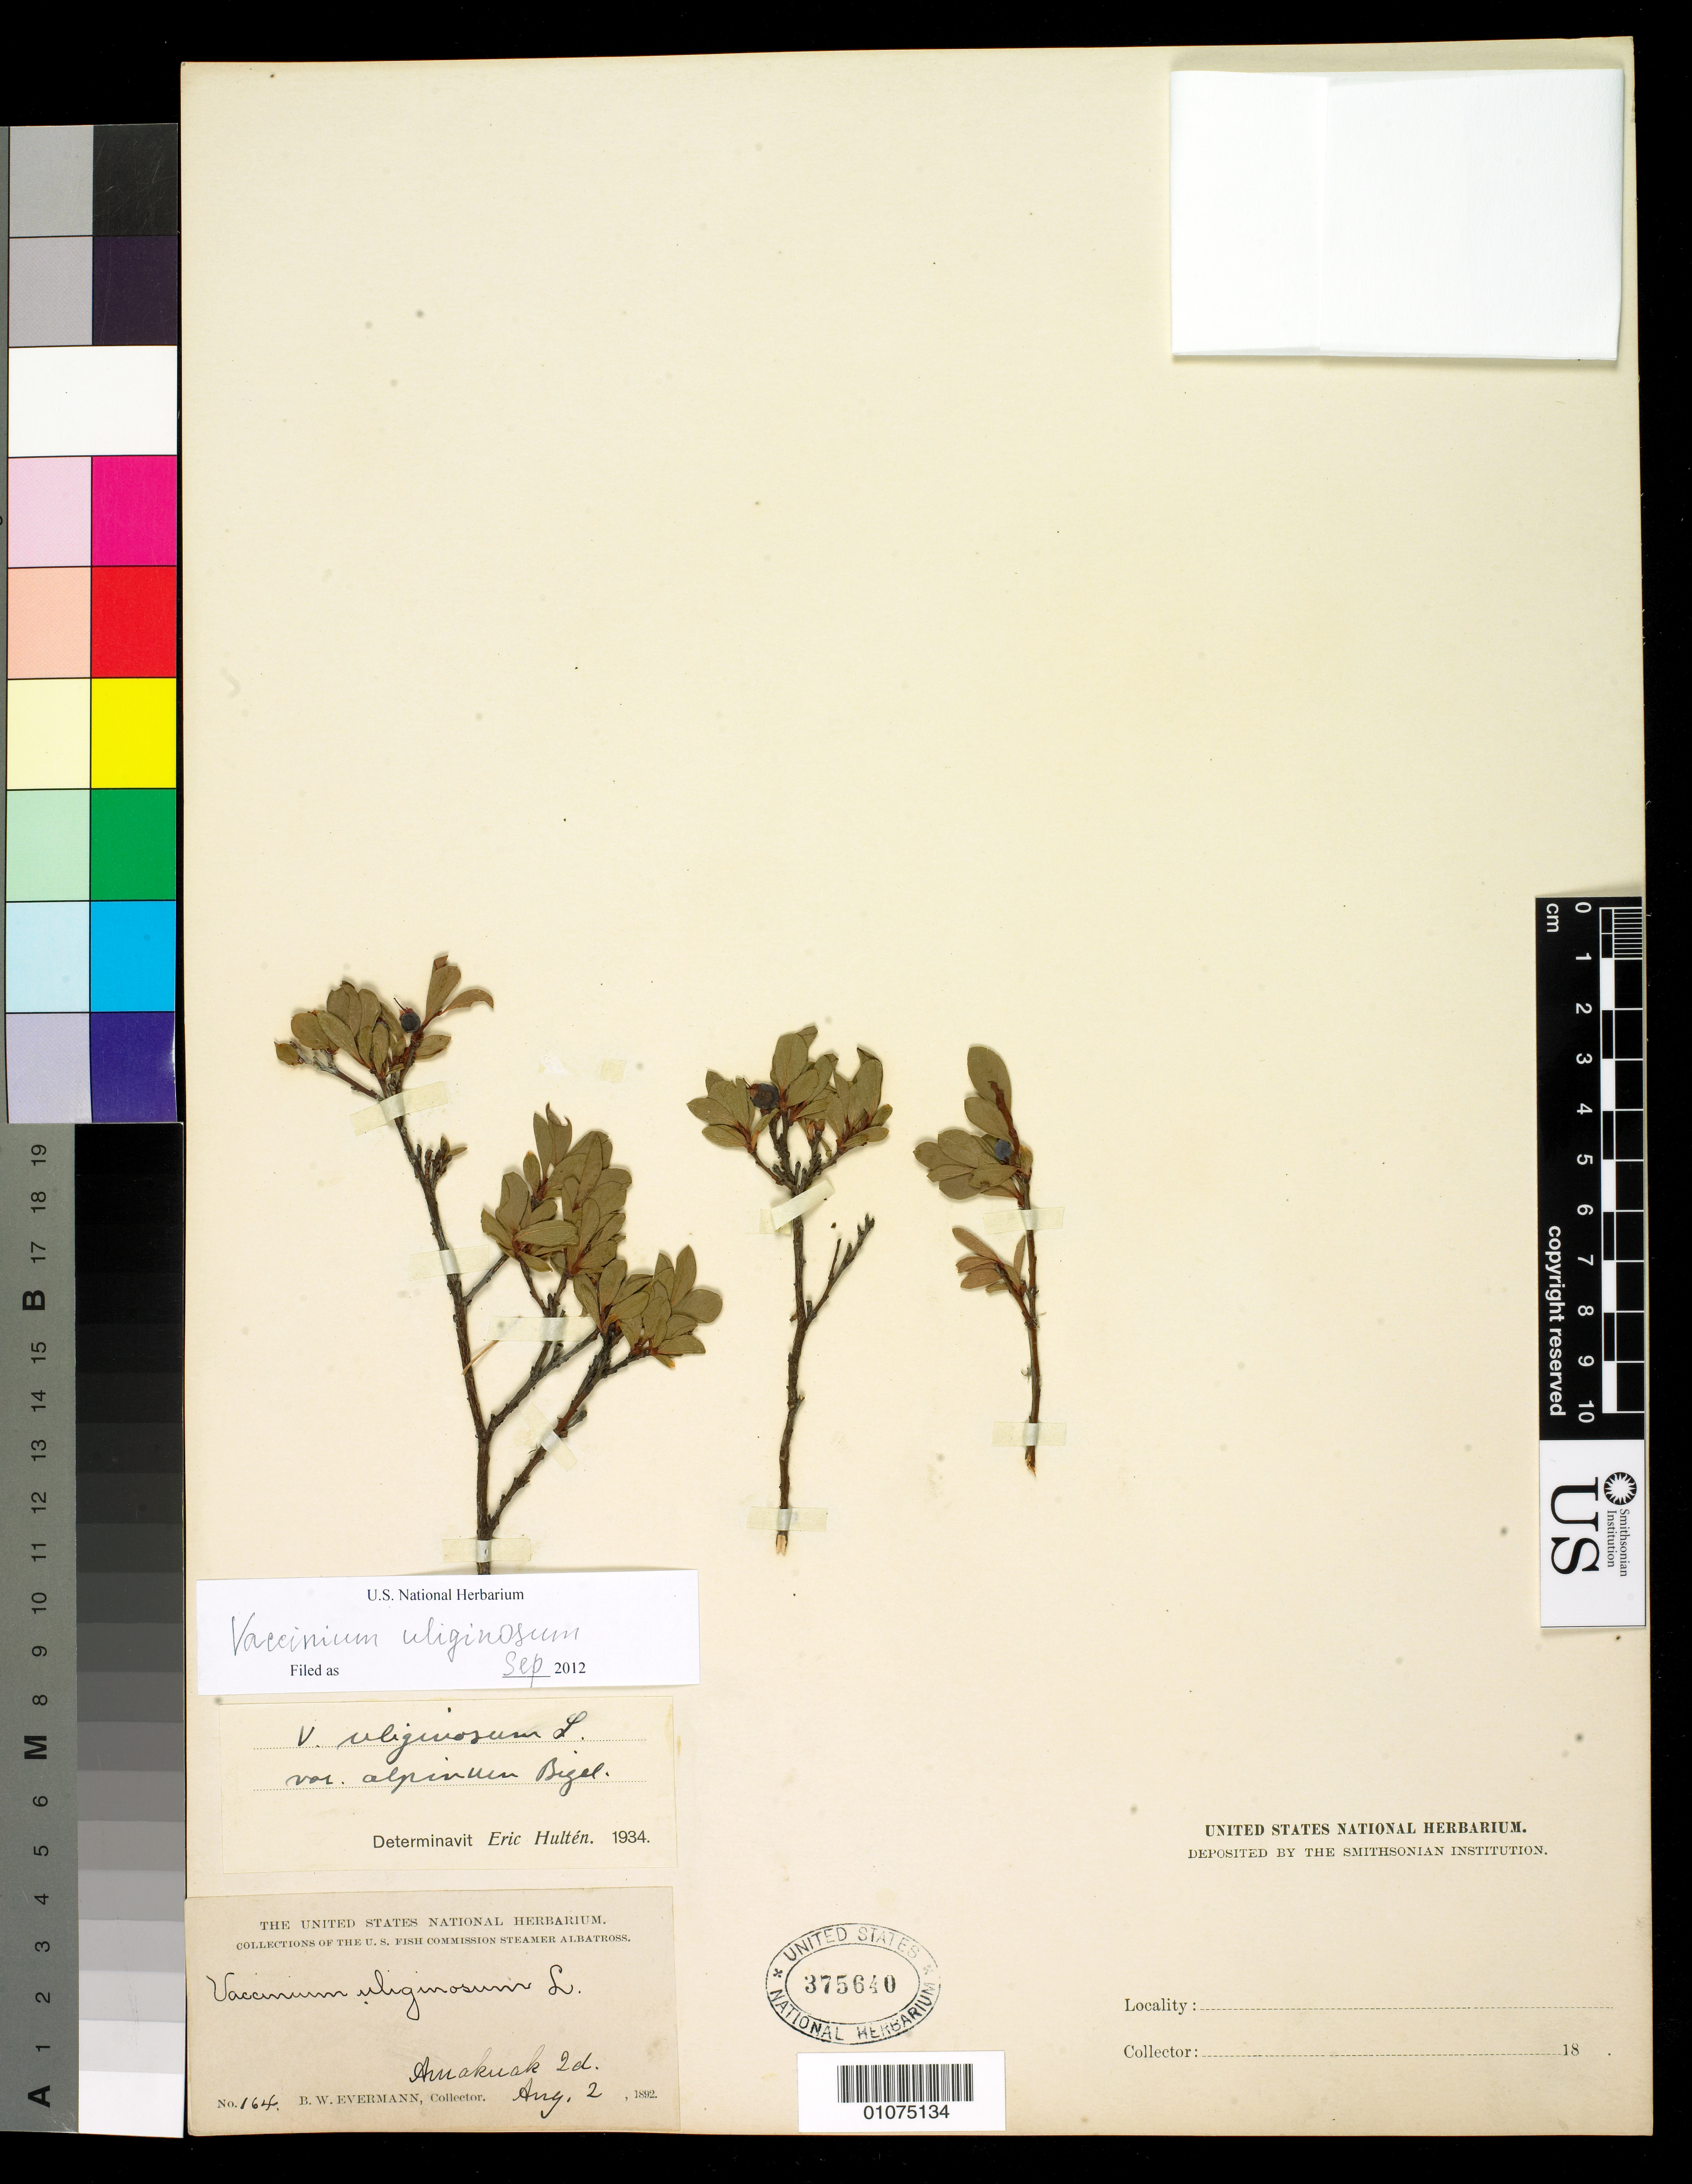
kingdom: Plantae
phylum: Tracheophyta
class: Magnoliopsida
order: Ericales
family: Ericaceae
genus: Vaccinium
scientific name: Vaccinium uliginosum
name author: L.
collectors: B. W. Evermann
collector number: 164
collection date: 1892-08-02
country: United States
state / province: Alaska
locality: Amakuak Island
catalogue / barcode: US 375640